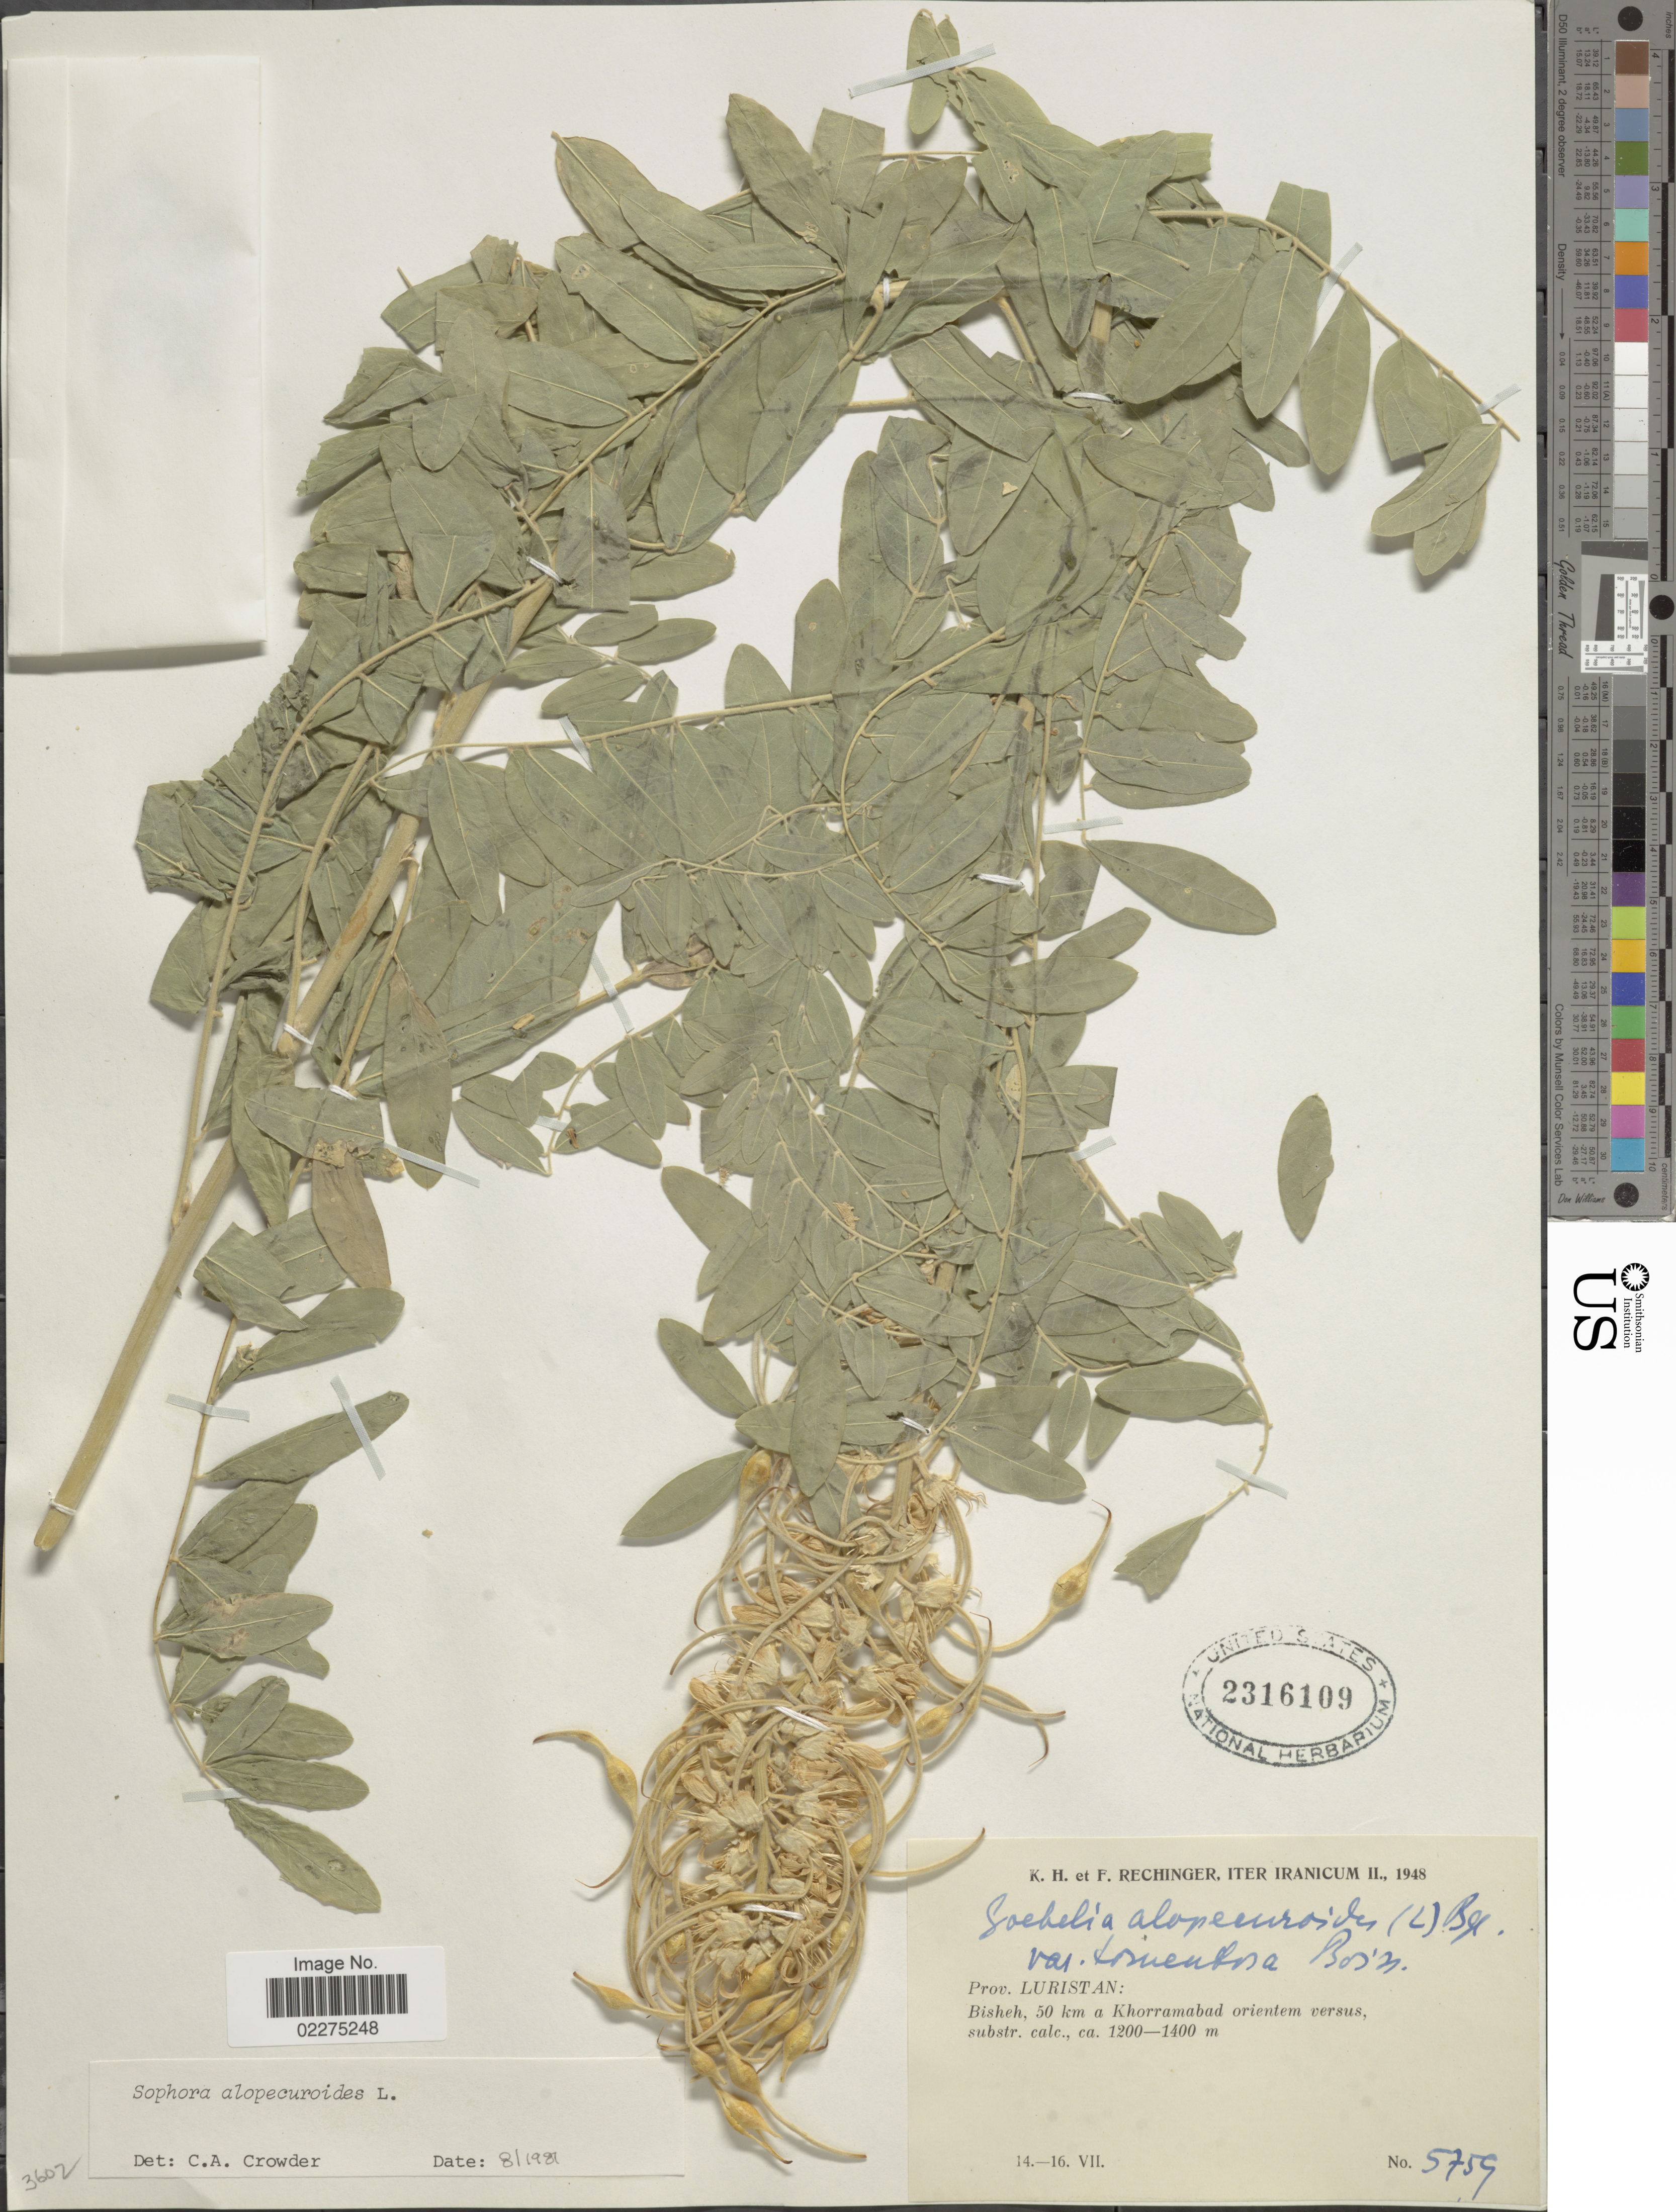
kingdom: Plantae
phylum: Tracheophyta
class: Magnoliopsida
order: Fabales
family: Fabaceae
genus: Sophora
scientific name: Sophora alopecuroides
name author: L.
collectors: K. H. Rechinger & F. Rechinger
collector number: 5759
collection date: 1948-07-14/1948-07-16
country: Iran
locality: Prov. Luristan. Bisheh, 50 km a Khorramabad orientem versus, substr. calc.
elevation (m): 1200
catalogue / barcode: US 2316109